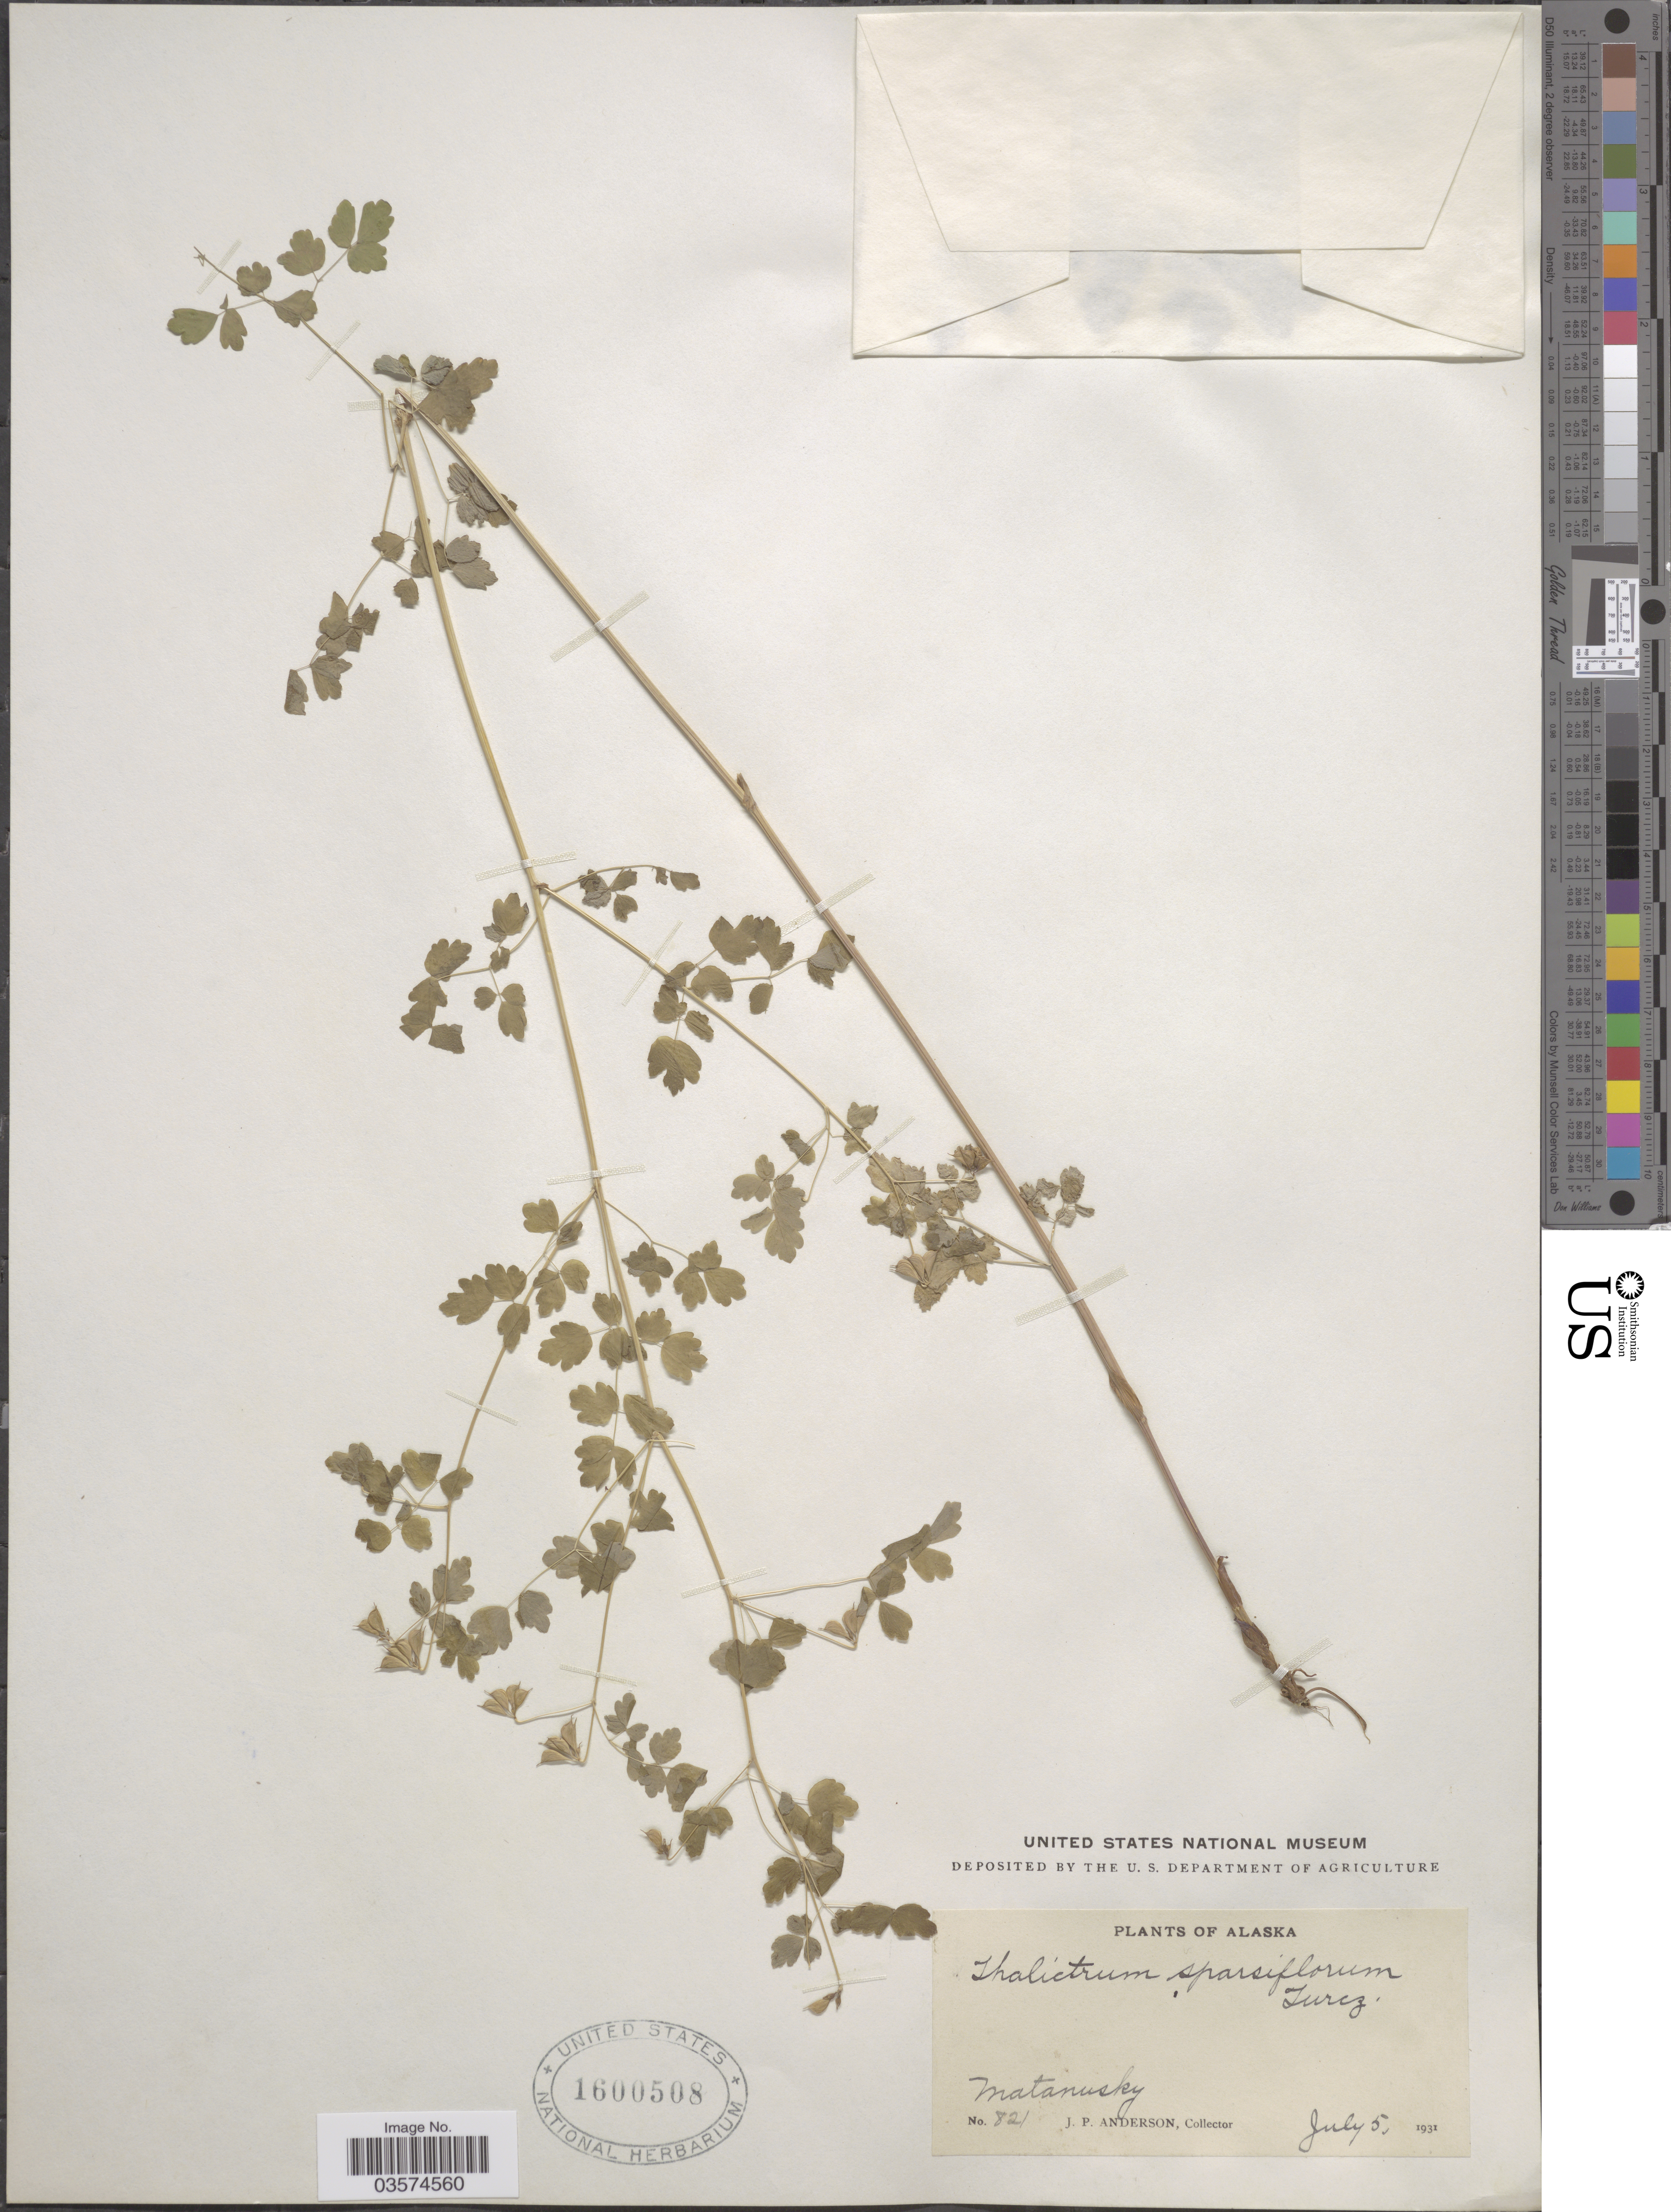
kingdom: Plantae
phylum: Tracheophyta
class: Magnoliopsida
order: Ranunculales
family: Ranunculaceae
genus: Thalictrum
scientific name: Thalictrum sparsiflorum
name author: Turcz. ex Fisch. & C.A. Mey.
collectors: J. P. Anderson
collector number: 821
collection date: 1931-07-05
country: United States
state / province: Alaska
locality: Matanusky.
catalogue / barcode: US 1600508